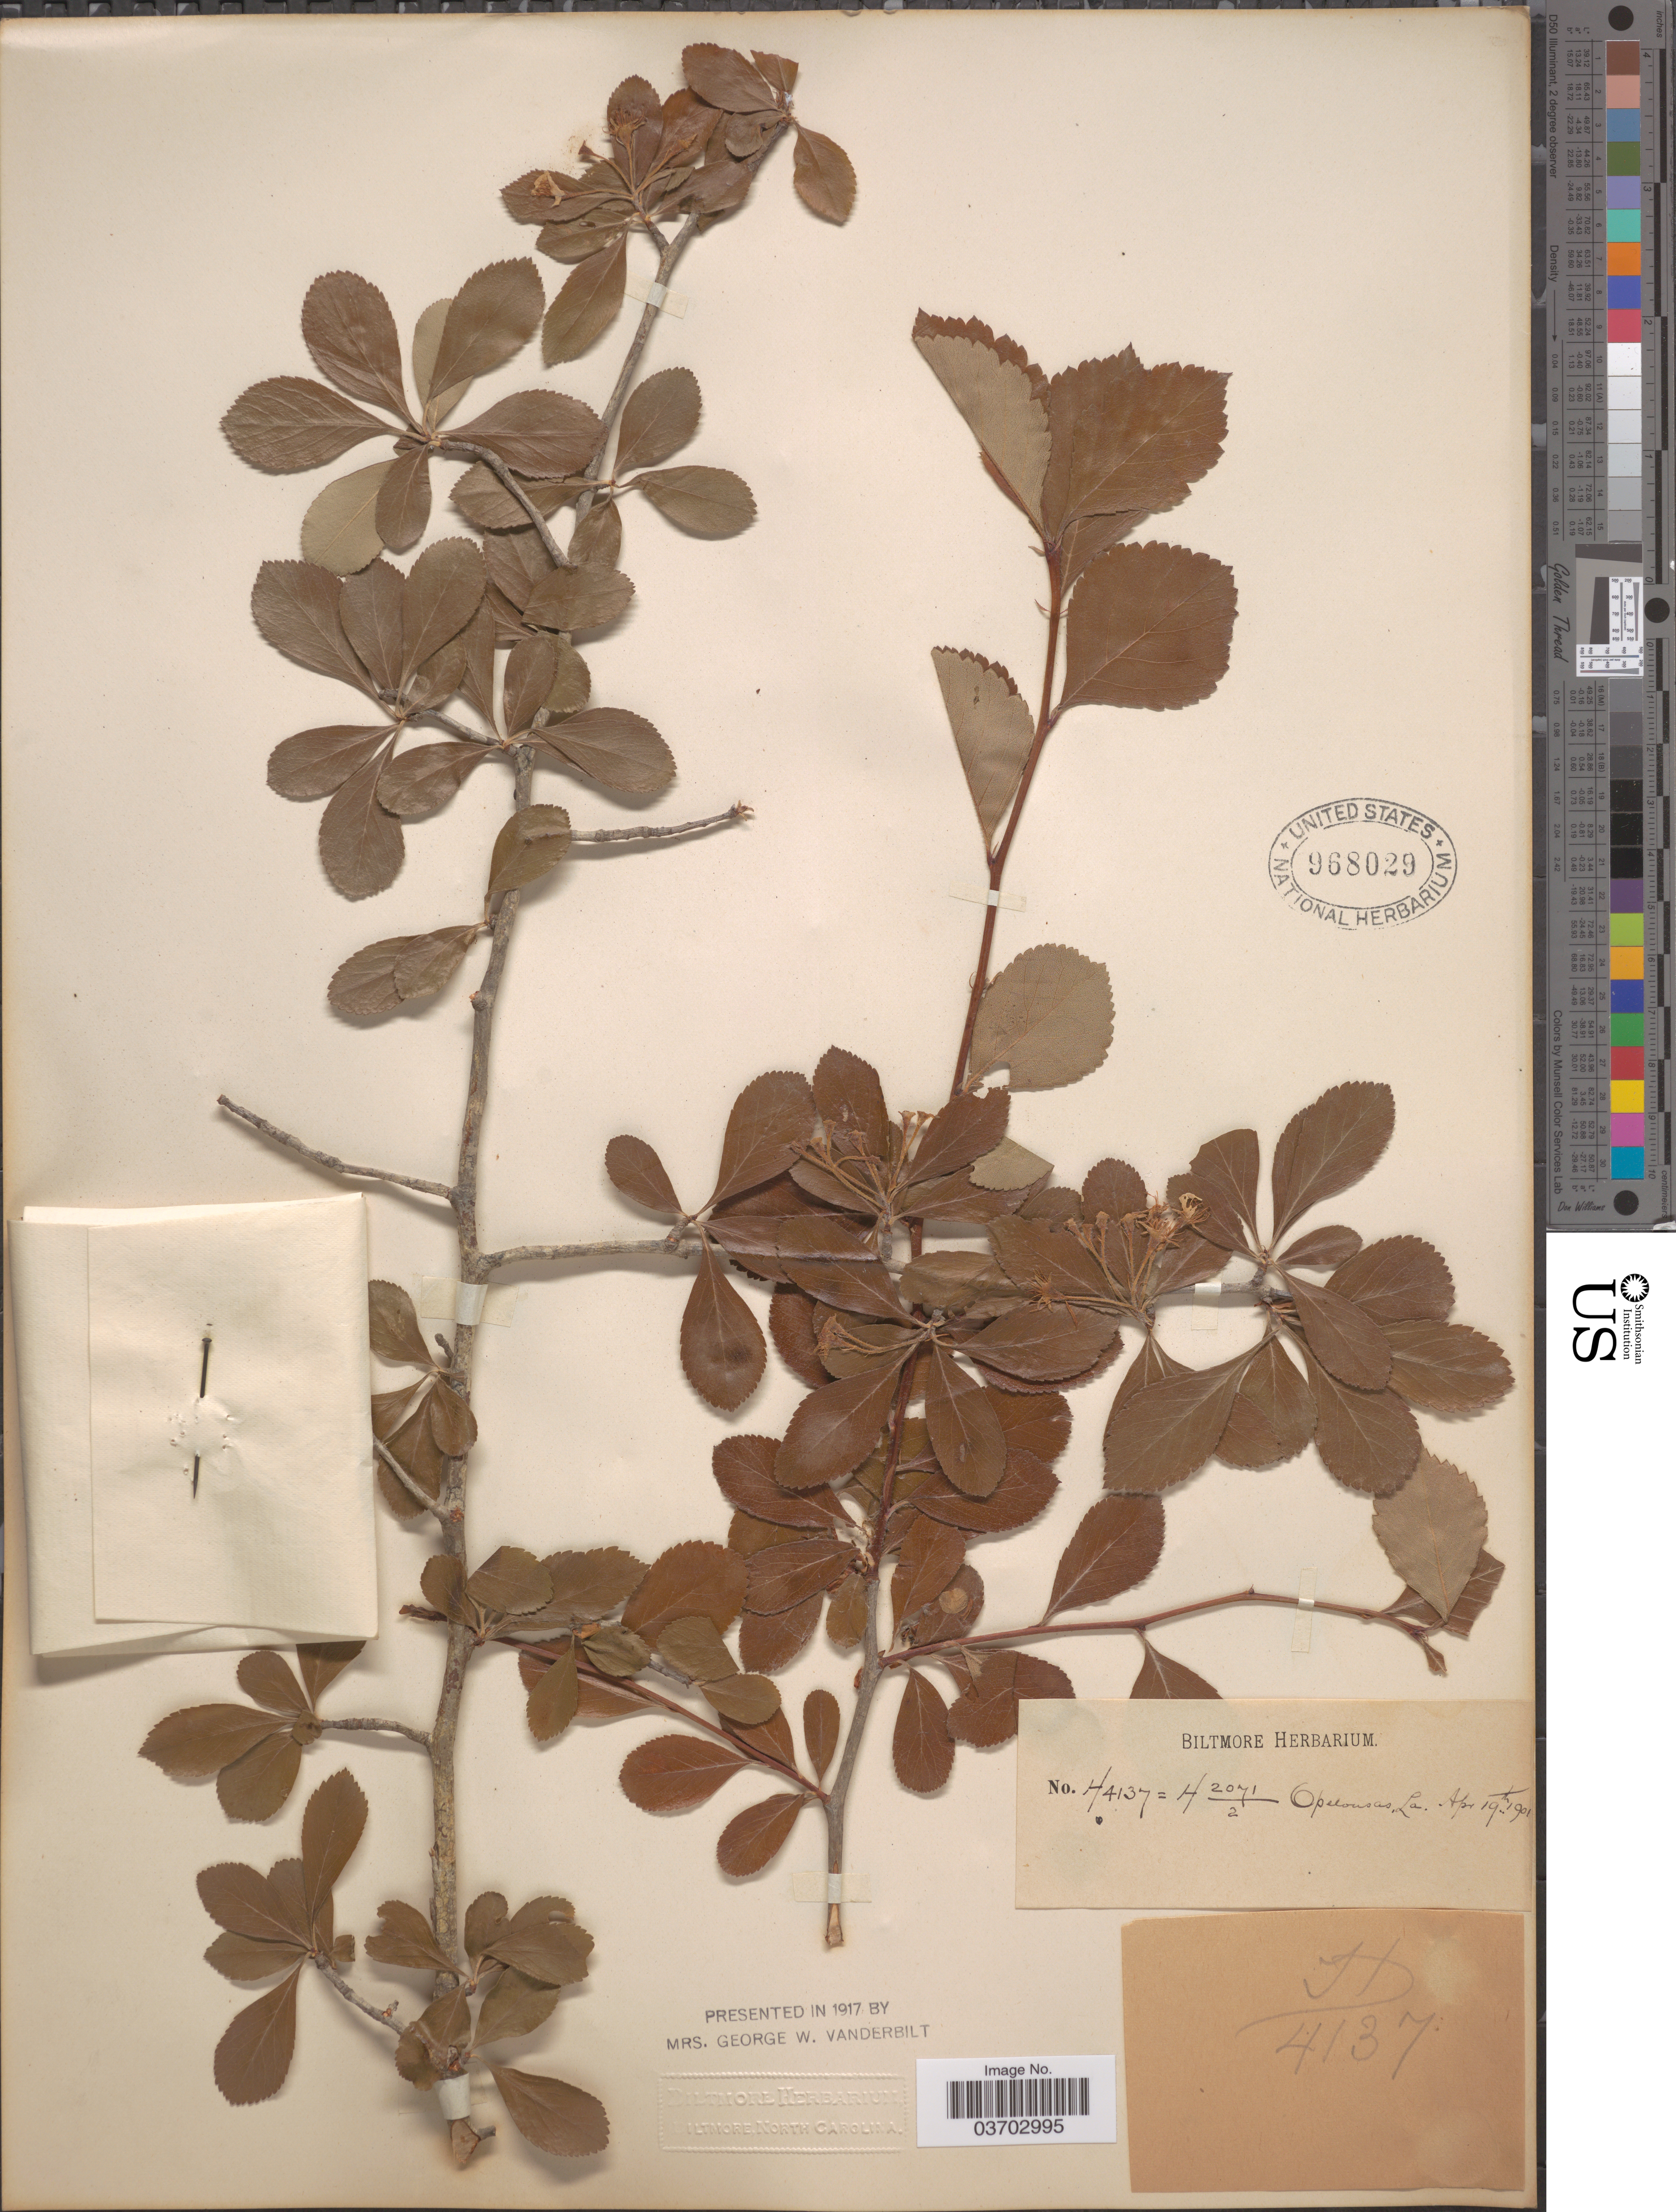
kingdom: Plantae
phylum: Tracheophyta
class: Magnoliopsida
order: Rosales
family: Rosaceae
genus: Crataegus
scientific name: Crataegus crus-galli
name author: L.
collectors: ex herb. Biltmore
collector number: H/4137=H2071/2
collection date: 1901-04-19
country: United States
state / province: Louisiana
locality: Opelousas.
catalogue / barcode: US 968029